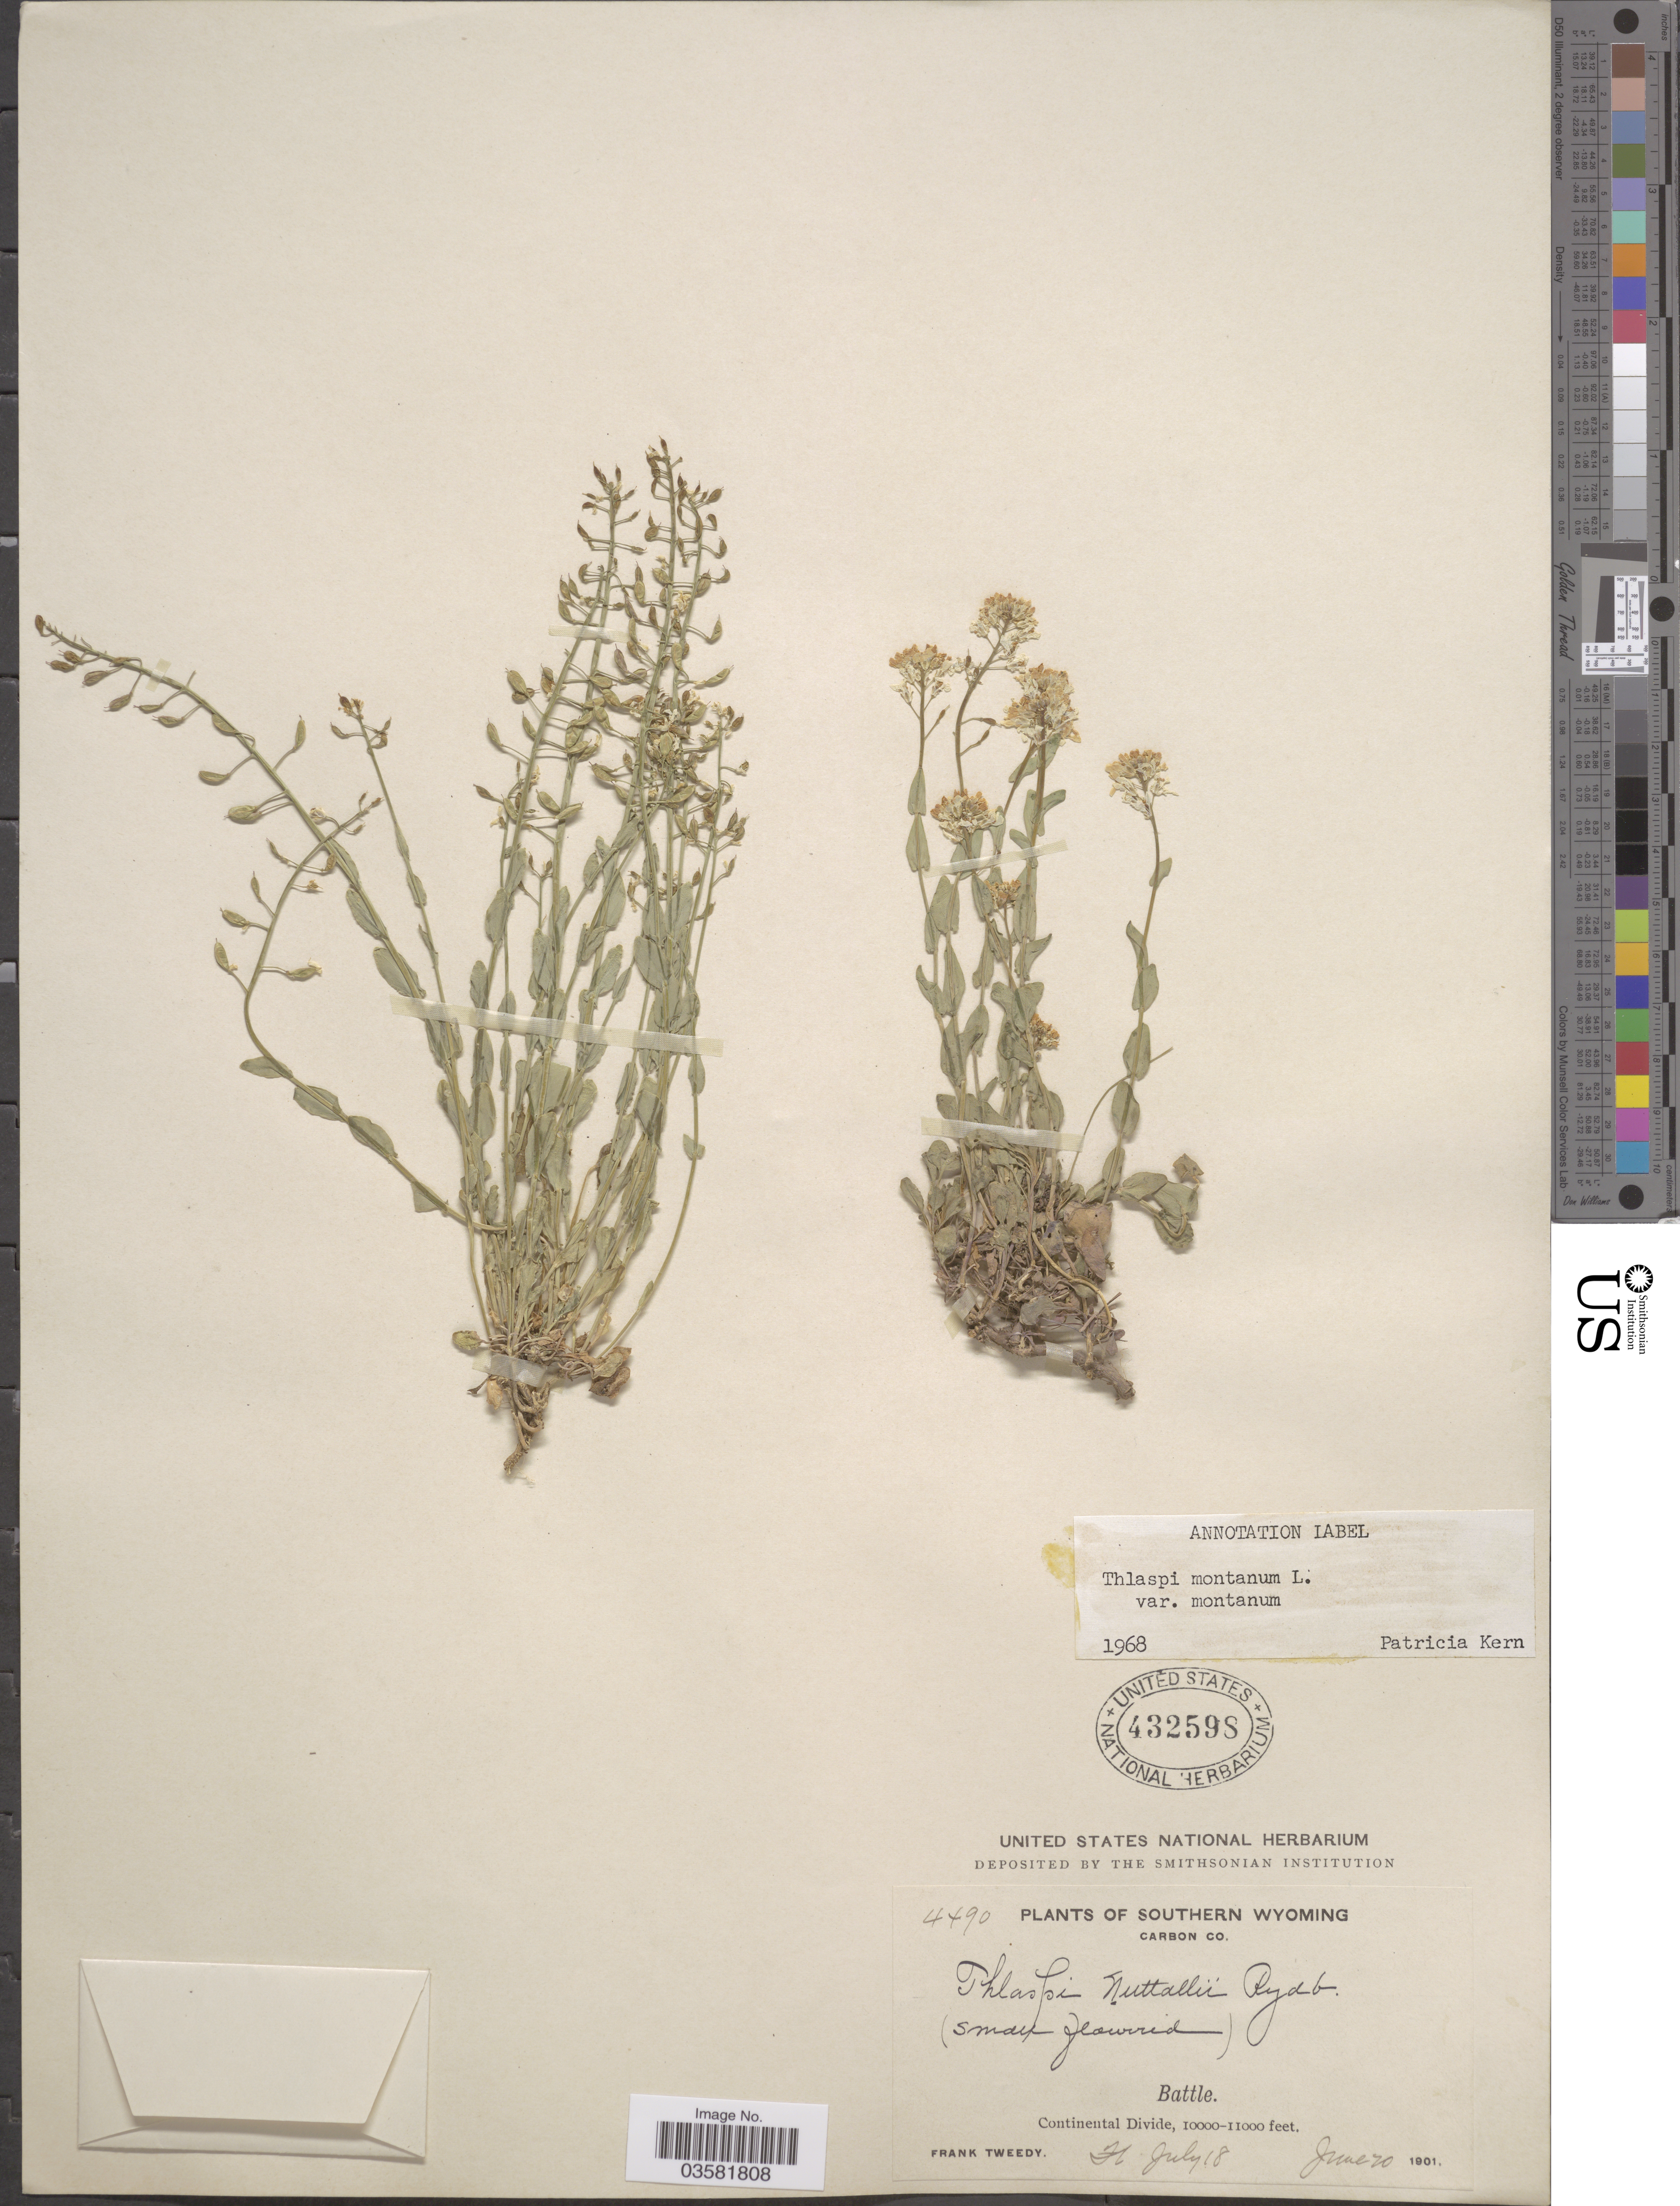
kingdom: Plantae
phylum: Tracheophyta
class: Magnoliopsida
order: Brassicales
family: Brassicaceae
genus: Thlaspi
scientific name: Thlaspi montanum var. montanum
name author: L.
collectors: F. Tweedy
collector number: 4790*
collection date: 1901-06-20/1901-07-18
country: United States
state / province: Wyoming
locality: Southern Wyoming. Carbon Co. Battle. Continental Divide.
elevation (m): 3048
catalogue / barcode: US 432598